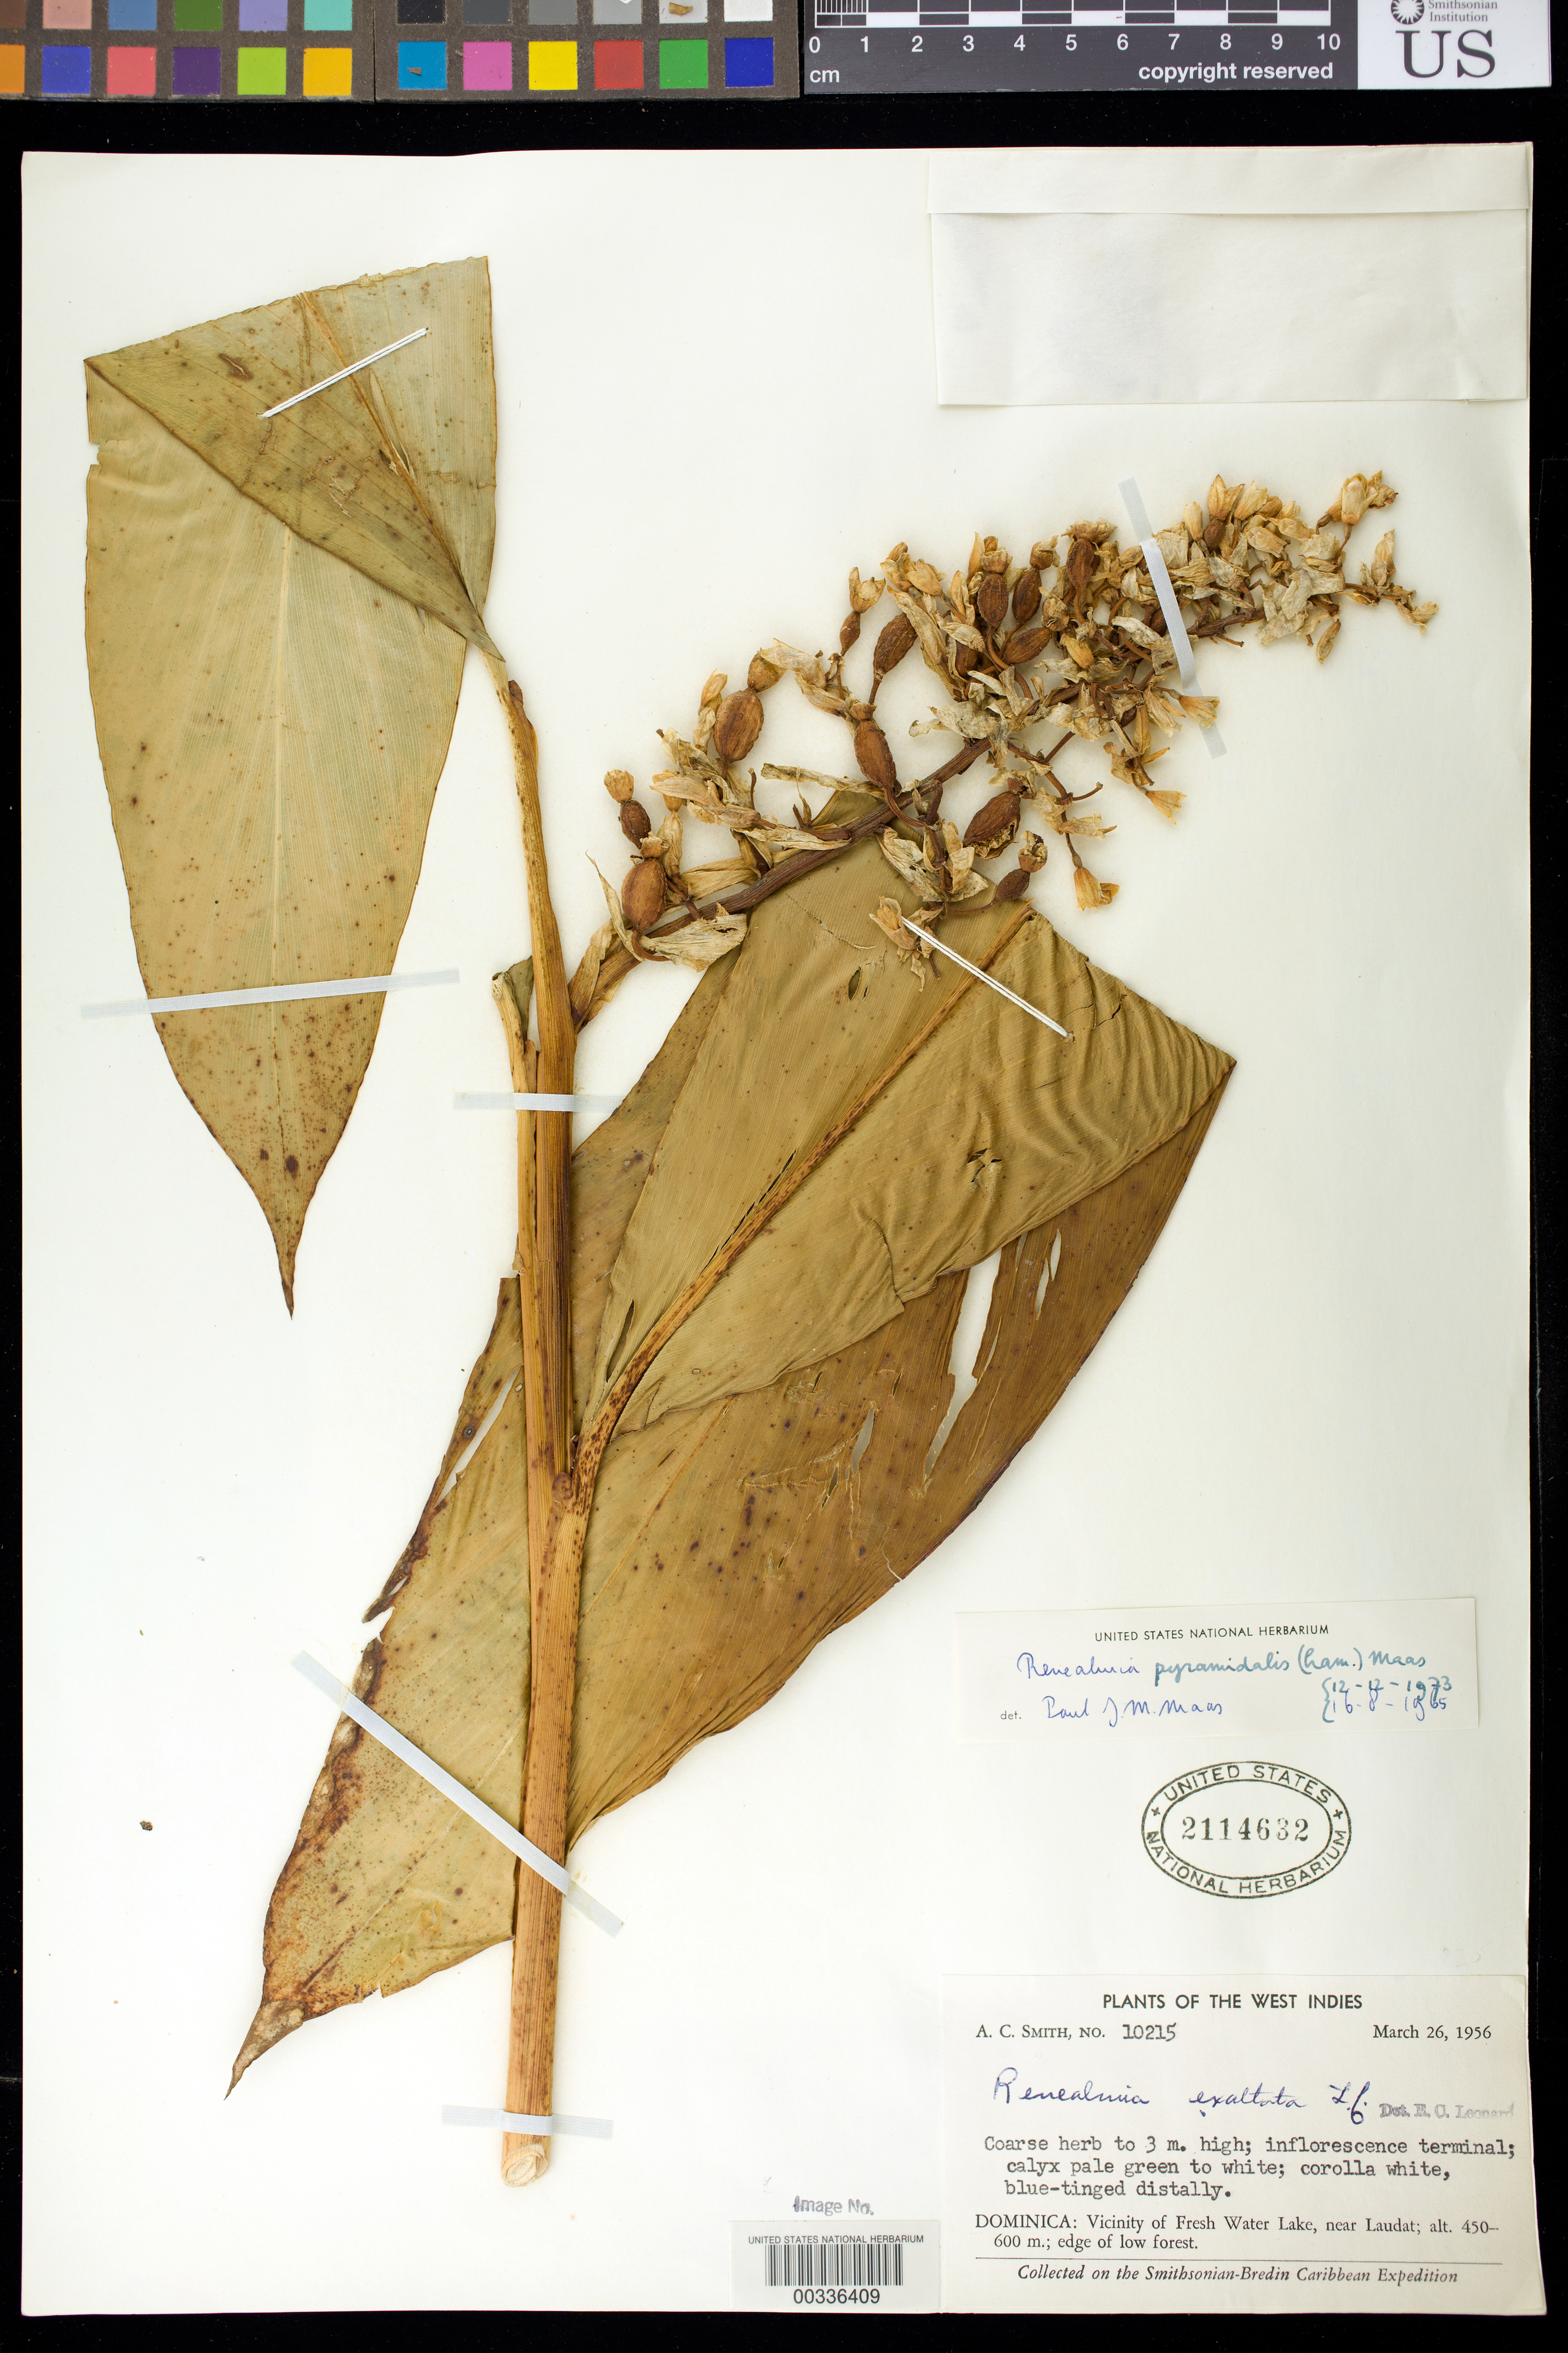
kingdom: Plantae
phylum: Tracheophyta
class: Liliopsida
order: Zingiberales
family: Zingiberaceae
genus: Renealmia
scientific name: Renealmia pyramidalis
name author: (Lam.) Maas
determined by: Maas, Paul J. M.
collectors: A. C. Smith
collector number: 10215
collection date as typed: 26 Mar 1956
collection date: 1956-03-26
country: Dominica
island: Dominica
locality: Vicinity of fresh water lake, near laudat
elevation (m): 450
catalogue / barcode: US 2114632